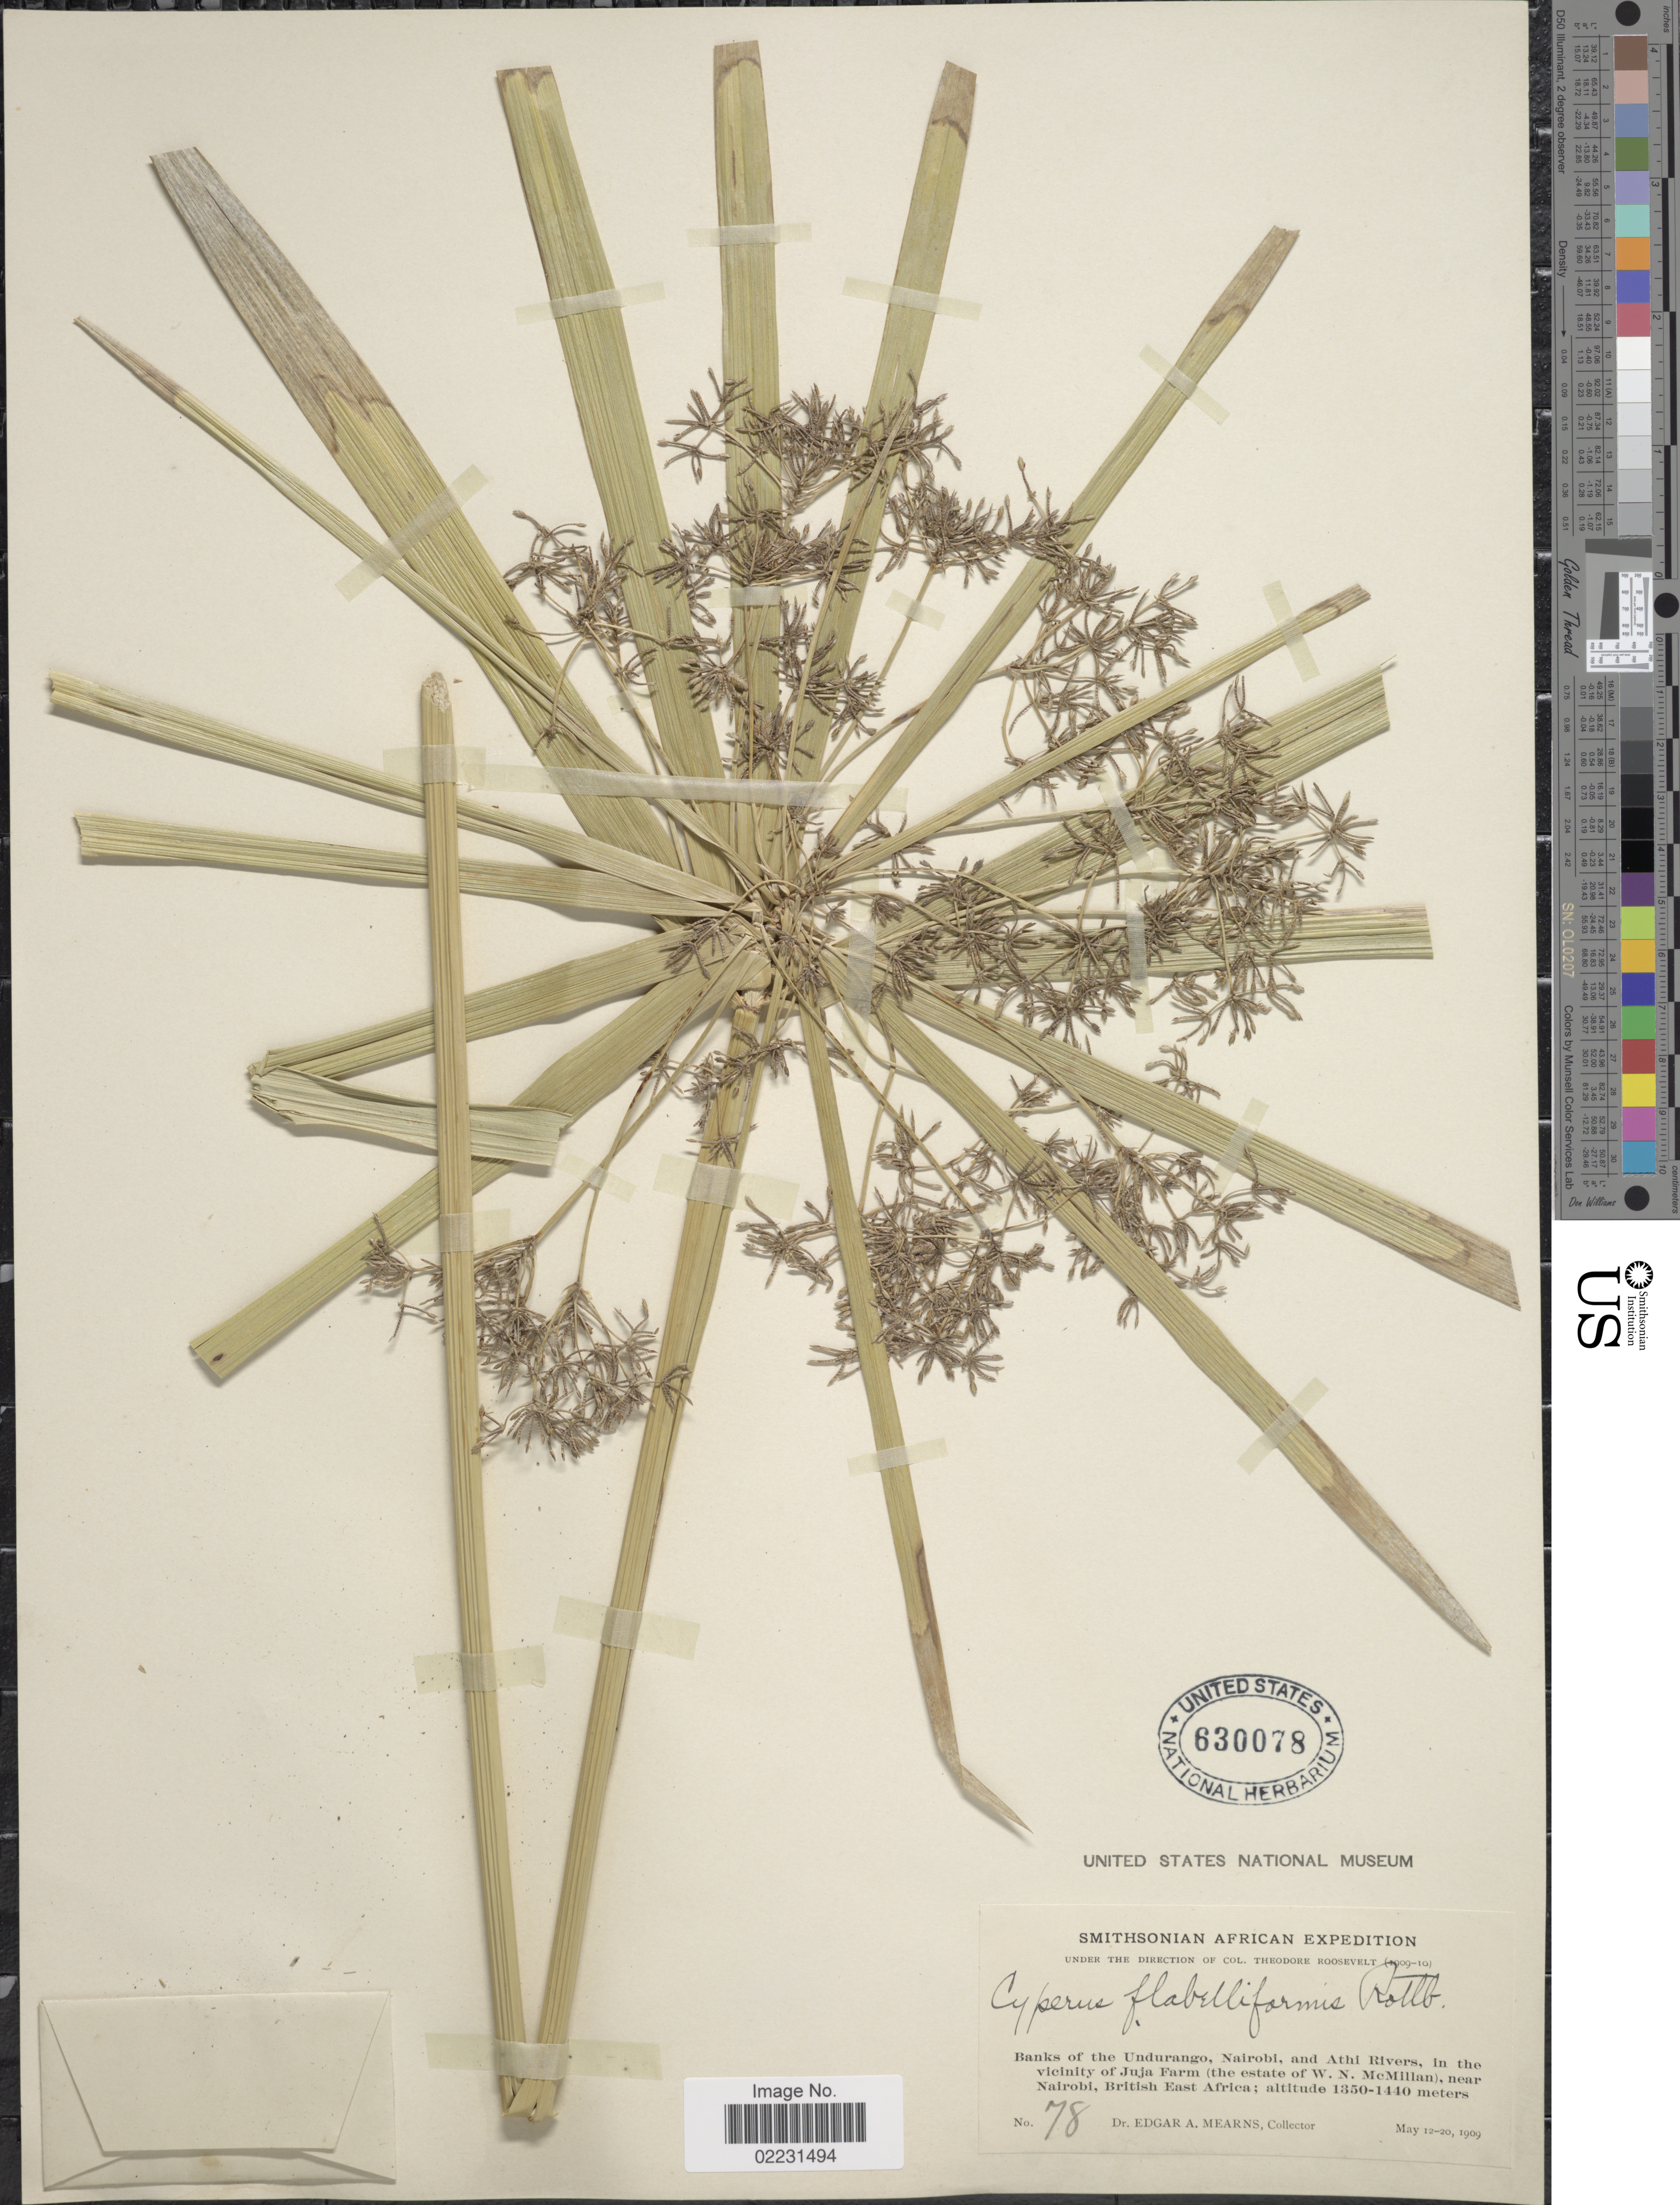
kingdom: Plantae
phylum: Tracheophyta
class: Liliopsida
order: Poales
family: Cyperaceae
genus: Cyperus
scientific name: Cyperus involucratus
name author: Rottb.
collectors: E. A. Mearns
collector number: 78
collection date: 1909-05-12/1909-05-20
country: Kenya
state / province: Nairobi Area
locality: Banks of the Undurango, Nairobi, and Athi Rivers, in the vicinity of Juja Farm (the estate of W.N. McMillan), near Nairobi, British East Africa.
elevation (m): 1350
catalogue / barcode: US 630078